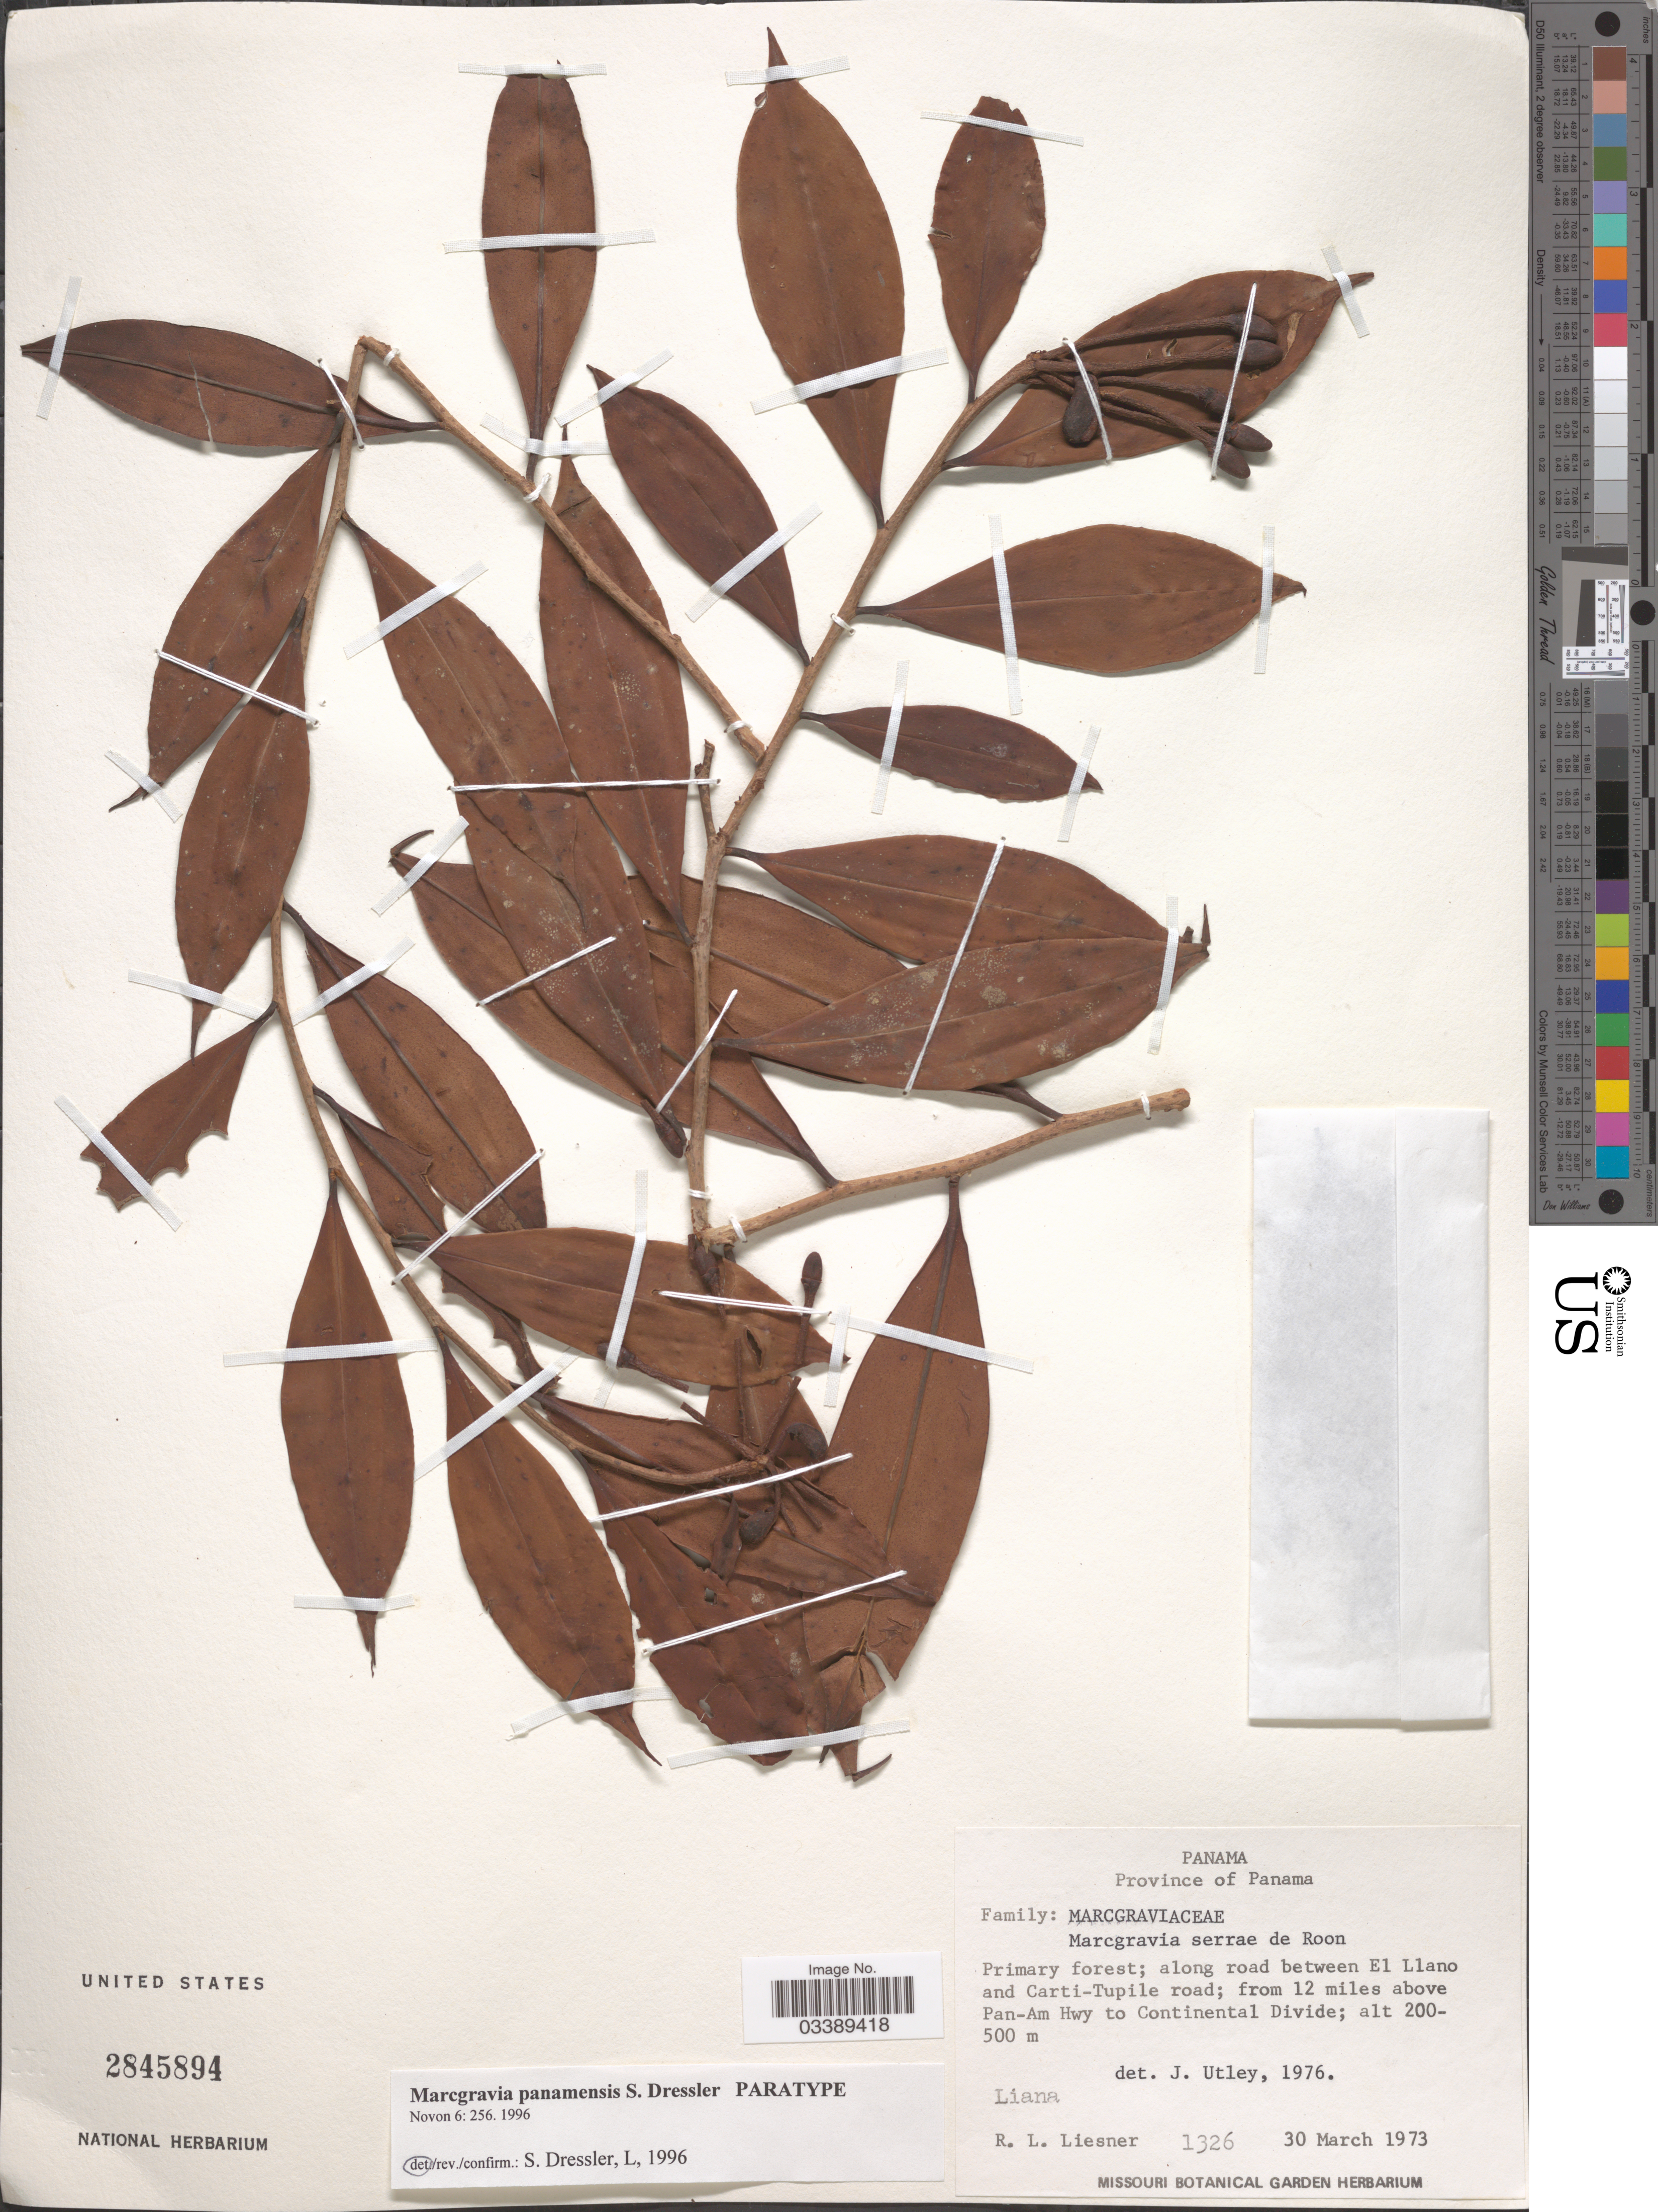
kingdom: Plantae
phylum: Tracheophyta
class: Magnoliopsida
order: Ericales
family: Marcgraviaceae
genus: Marcgravia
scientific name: Marcgravia panamensis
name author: S. Dressler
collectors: R. L. Liesner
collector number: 1326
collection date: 1973-03-30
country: Panama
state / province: Panamá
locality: Along road between El Llano and Carti-Tupile road; from 12 miles above Pan-Am Hwy to Continental Divide.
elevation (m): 200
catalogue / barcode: US 2845894